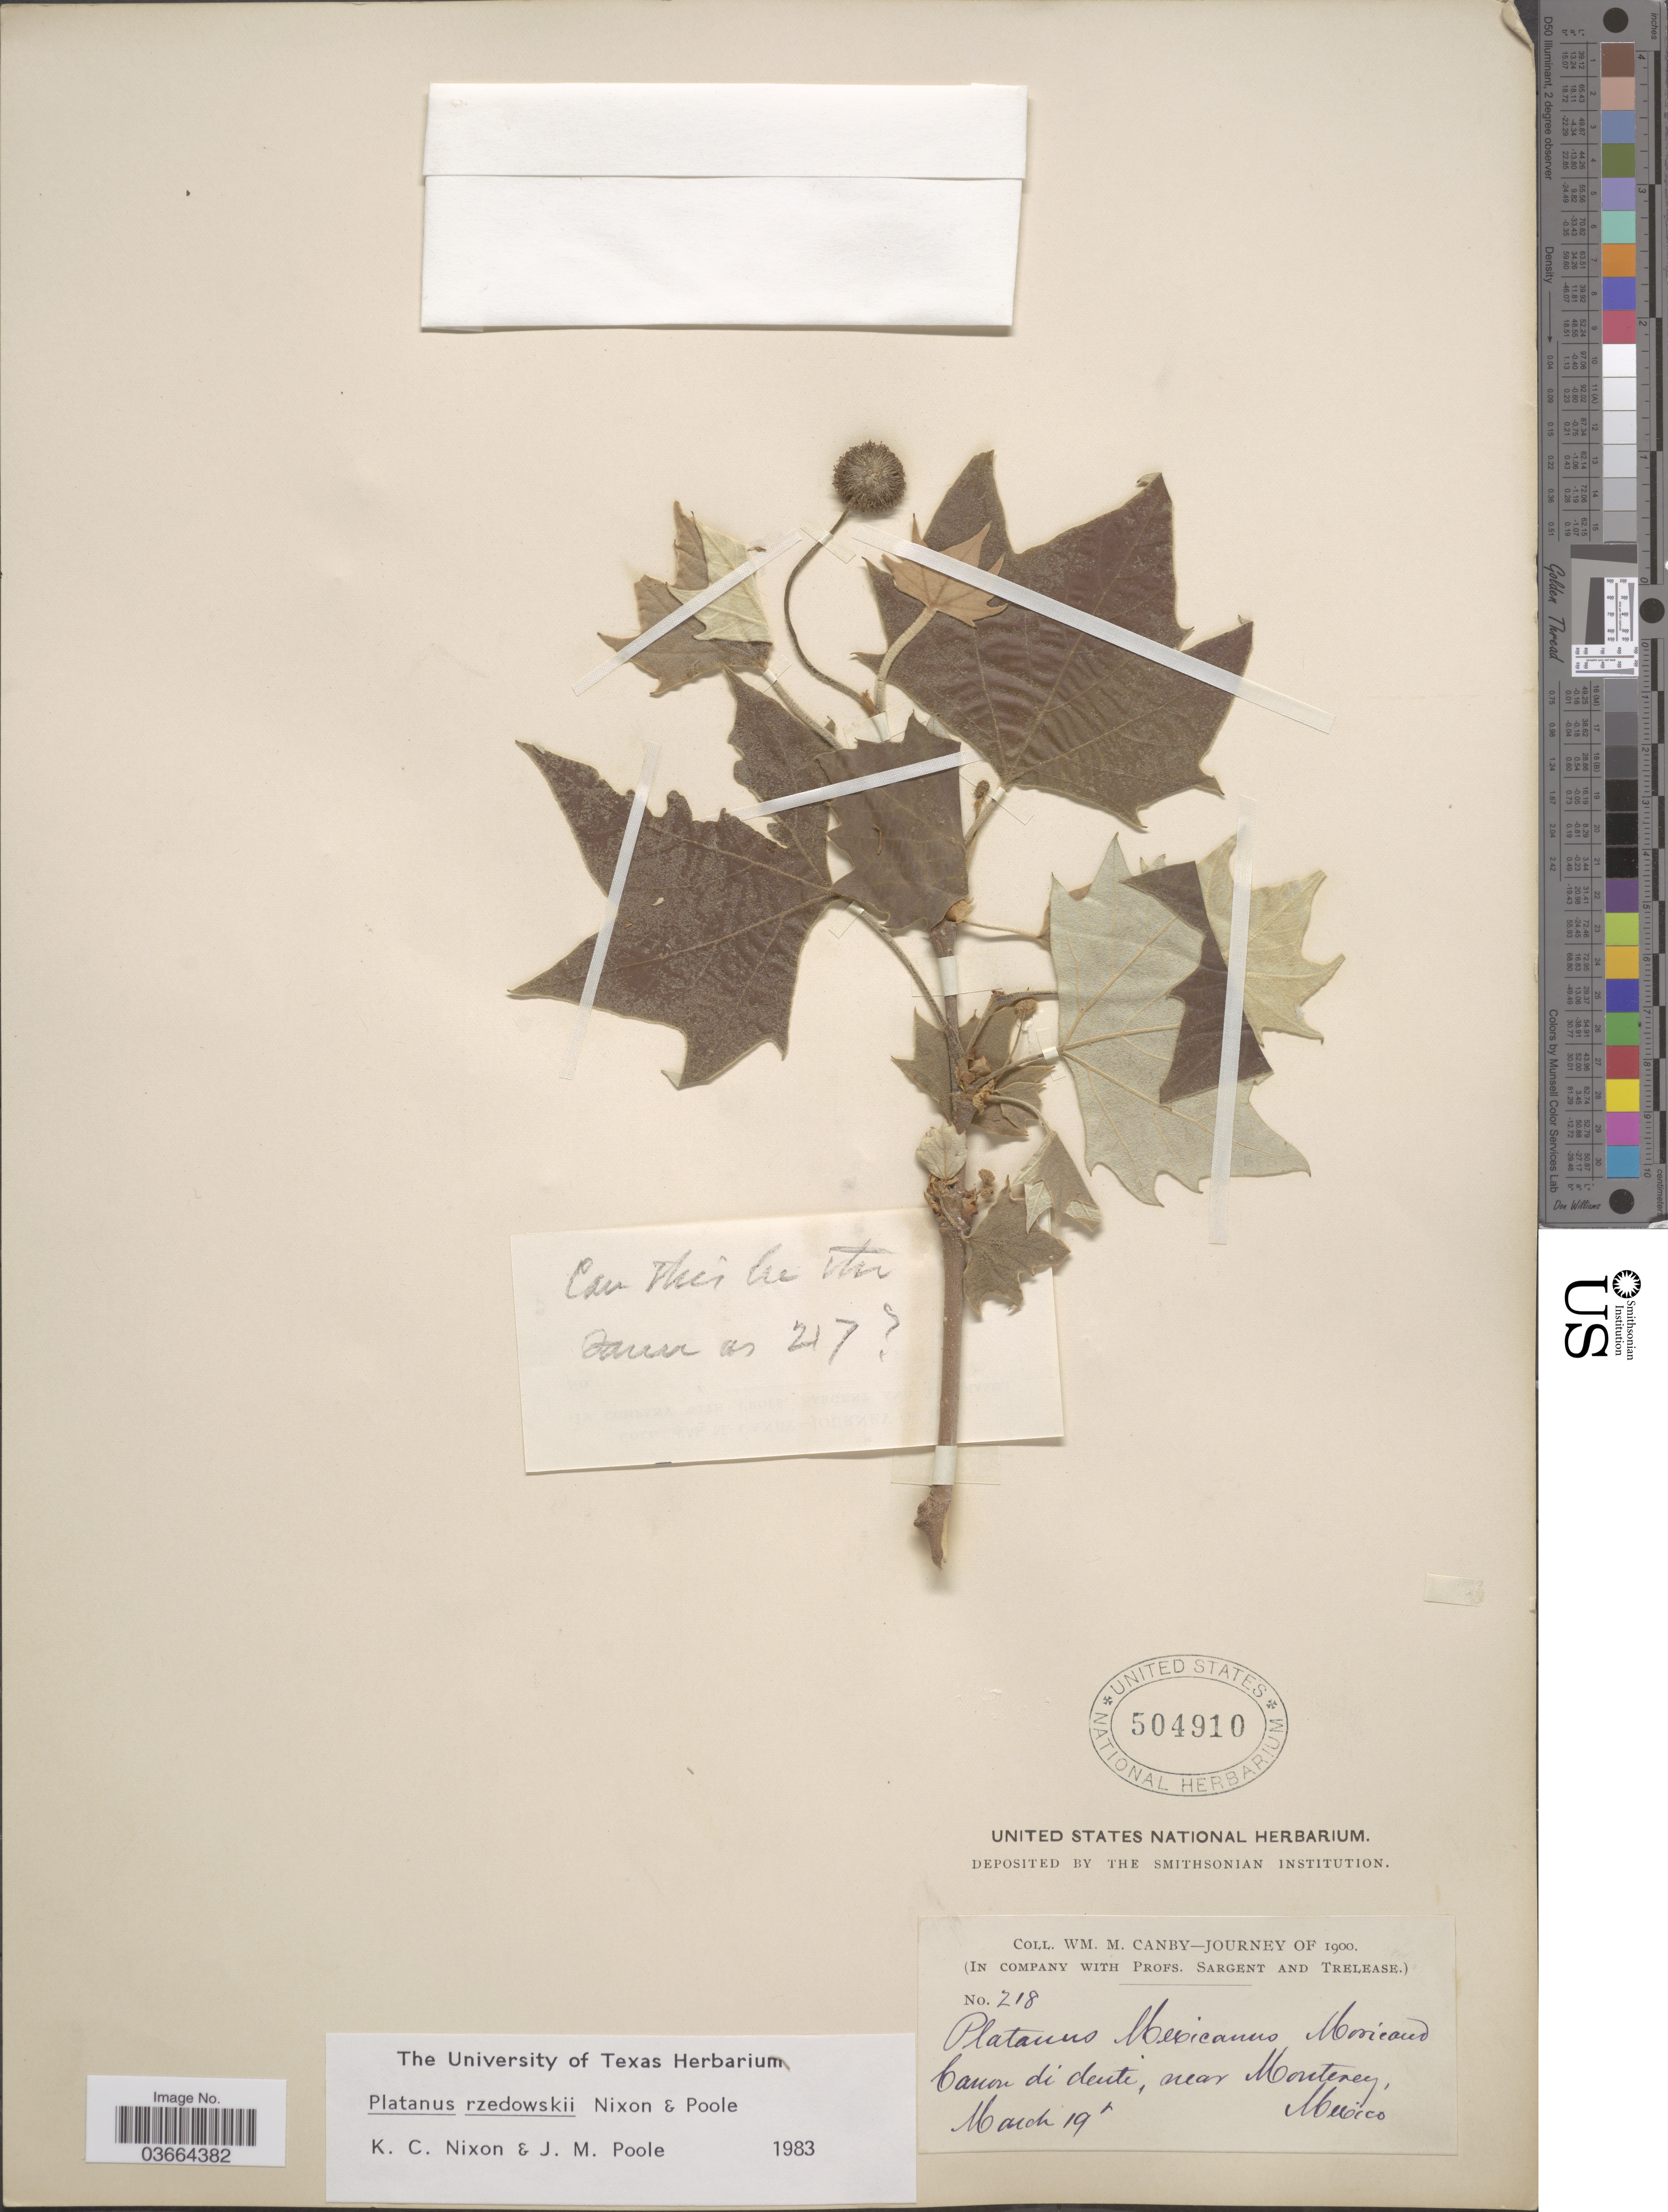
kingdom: Plantae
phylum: Tracheophyta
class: Magnoliopsida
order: Proteales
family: Platanaceae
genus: Platanus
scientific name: Platanus rzedowskii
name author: Nixon & J.M. Poole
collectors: W. M. Canby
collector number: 218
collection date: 1900-03-19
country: Mexico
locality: Canon di denti, near Monterey.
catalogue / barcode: US 504910